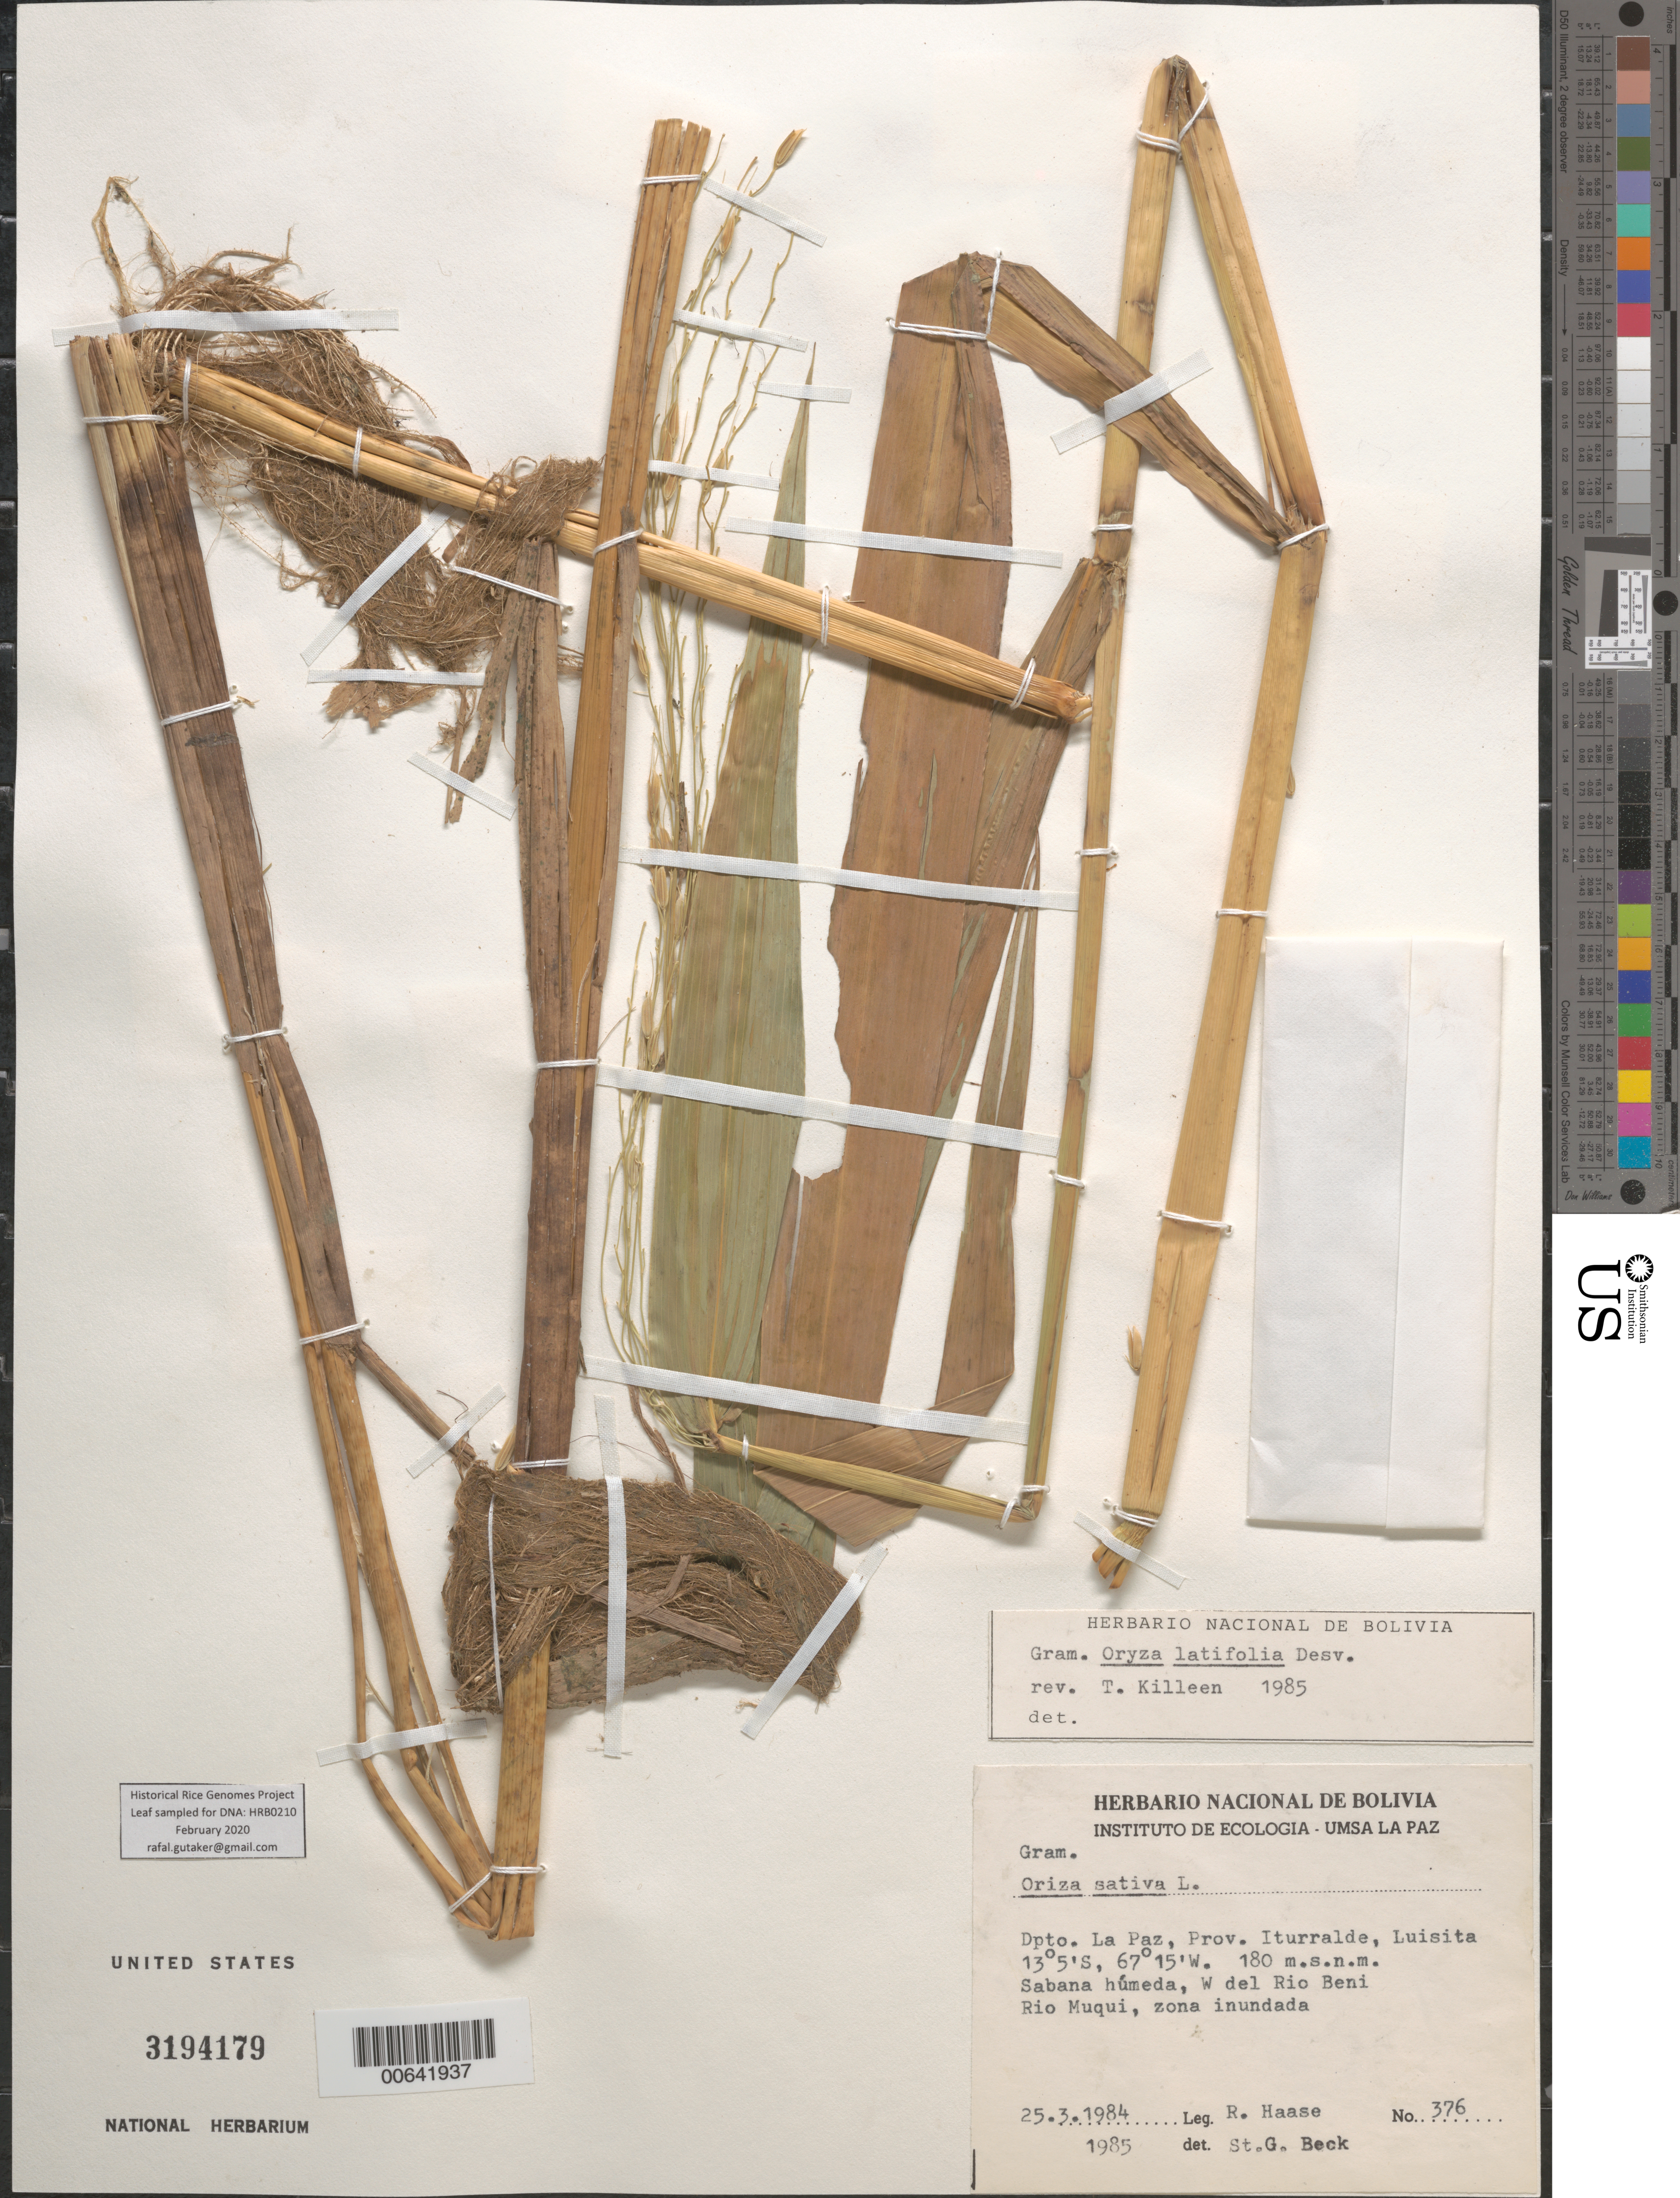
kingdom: Plantae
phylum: Tracheophyta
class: Liliopsida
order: Poales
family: Poaceae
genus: Oryza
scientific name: Oryza latifolia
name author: Desv.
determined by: Killeen, T.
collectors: R. Haase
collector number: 376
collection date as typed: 25 Mar 1984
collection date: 1984-03-25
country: Bolivia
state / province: La Paz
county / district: Iturralde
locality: Luisita, W del Río Beni, Río Muqui.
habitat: Sabana húmeda, zona inundada.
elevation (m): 180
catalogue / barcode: US 3194179